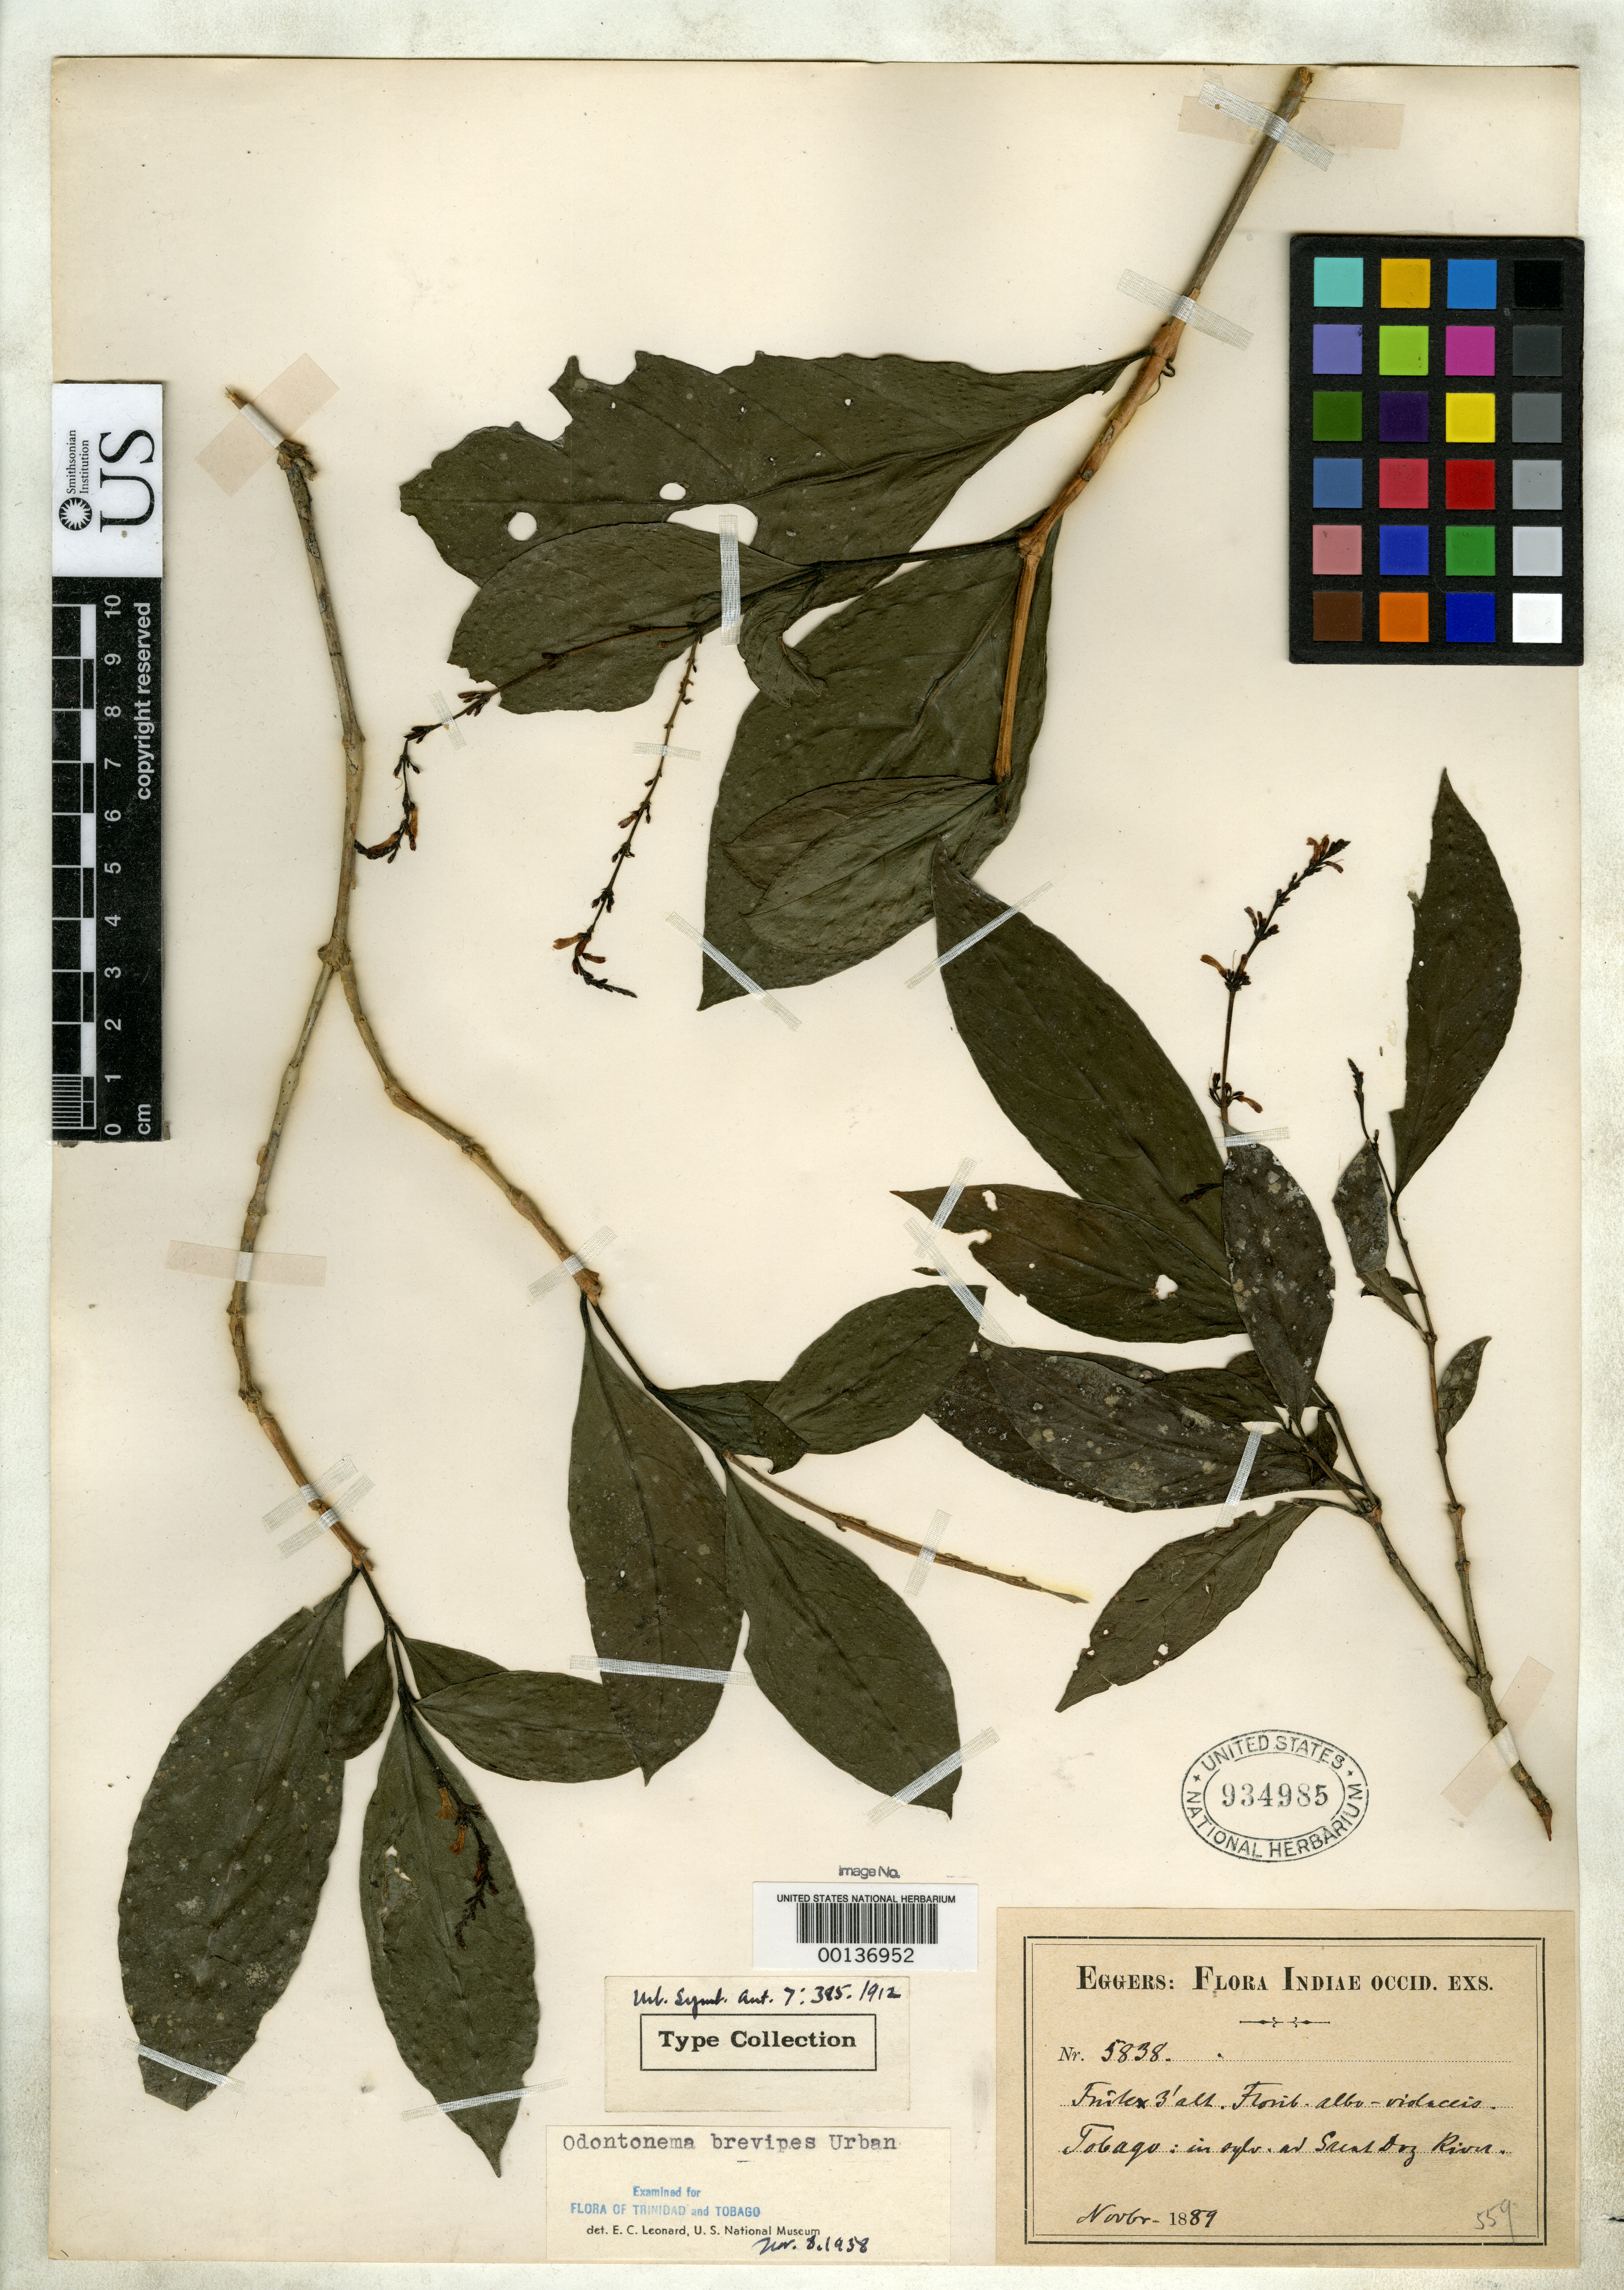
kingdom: Plantae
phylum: Tracheophyta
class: Magnoliopsida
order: Lamiales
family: Acanthaceae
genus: Odontonema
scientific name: Odontonema brevipes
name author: Urb.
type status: Isosyntype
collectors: H. F. A. von Eggers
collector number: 5838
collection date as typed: Nov 1889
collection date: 1889-11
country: Trinidad and Tobago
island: Tobago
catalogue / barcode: US 934985